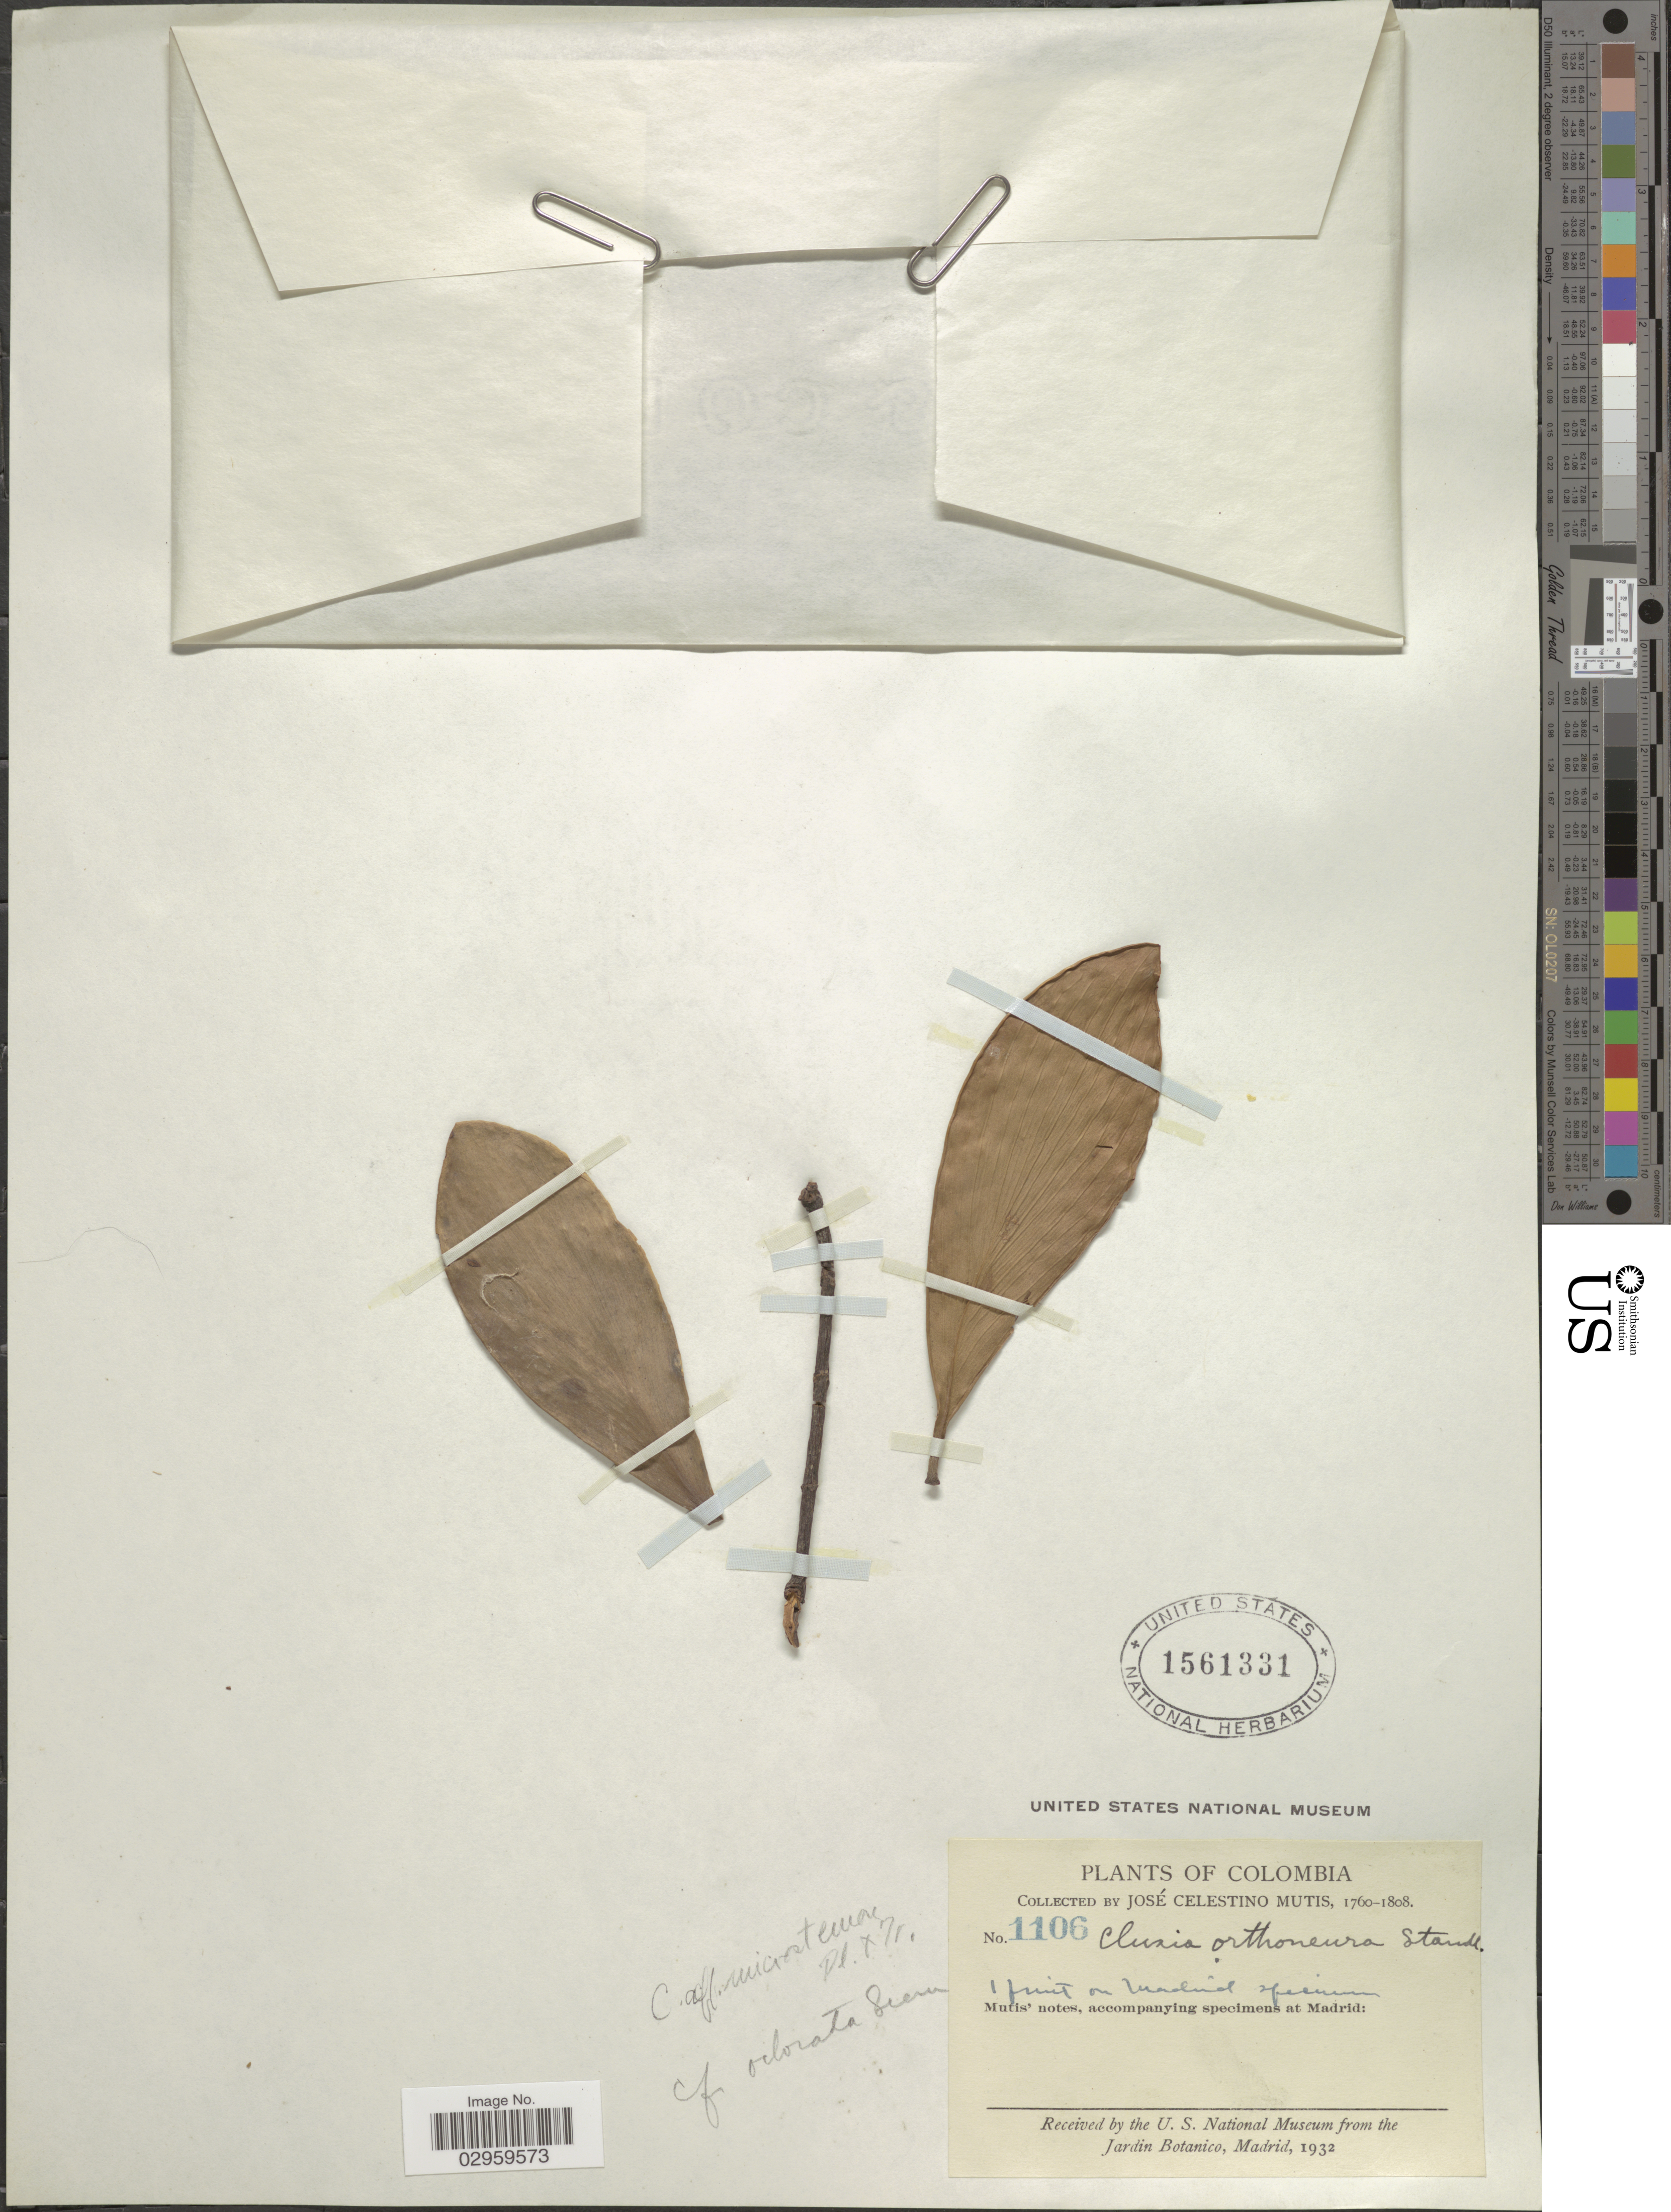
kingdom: Plantae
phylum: Tracheophyta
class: Magnoliopsida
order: Malpighiales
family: Clusiaceae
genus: Clusia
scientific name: Clusia microstemon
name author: Planch. & Triana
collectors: J. C. B. Mutis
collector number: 1106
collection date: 1760/1808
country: Colombia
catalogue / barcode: US 1561331